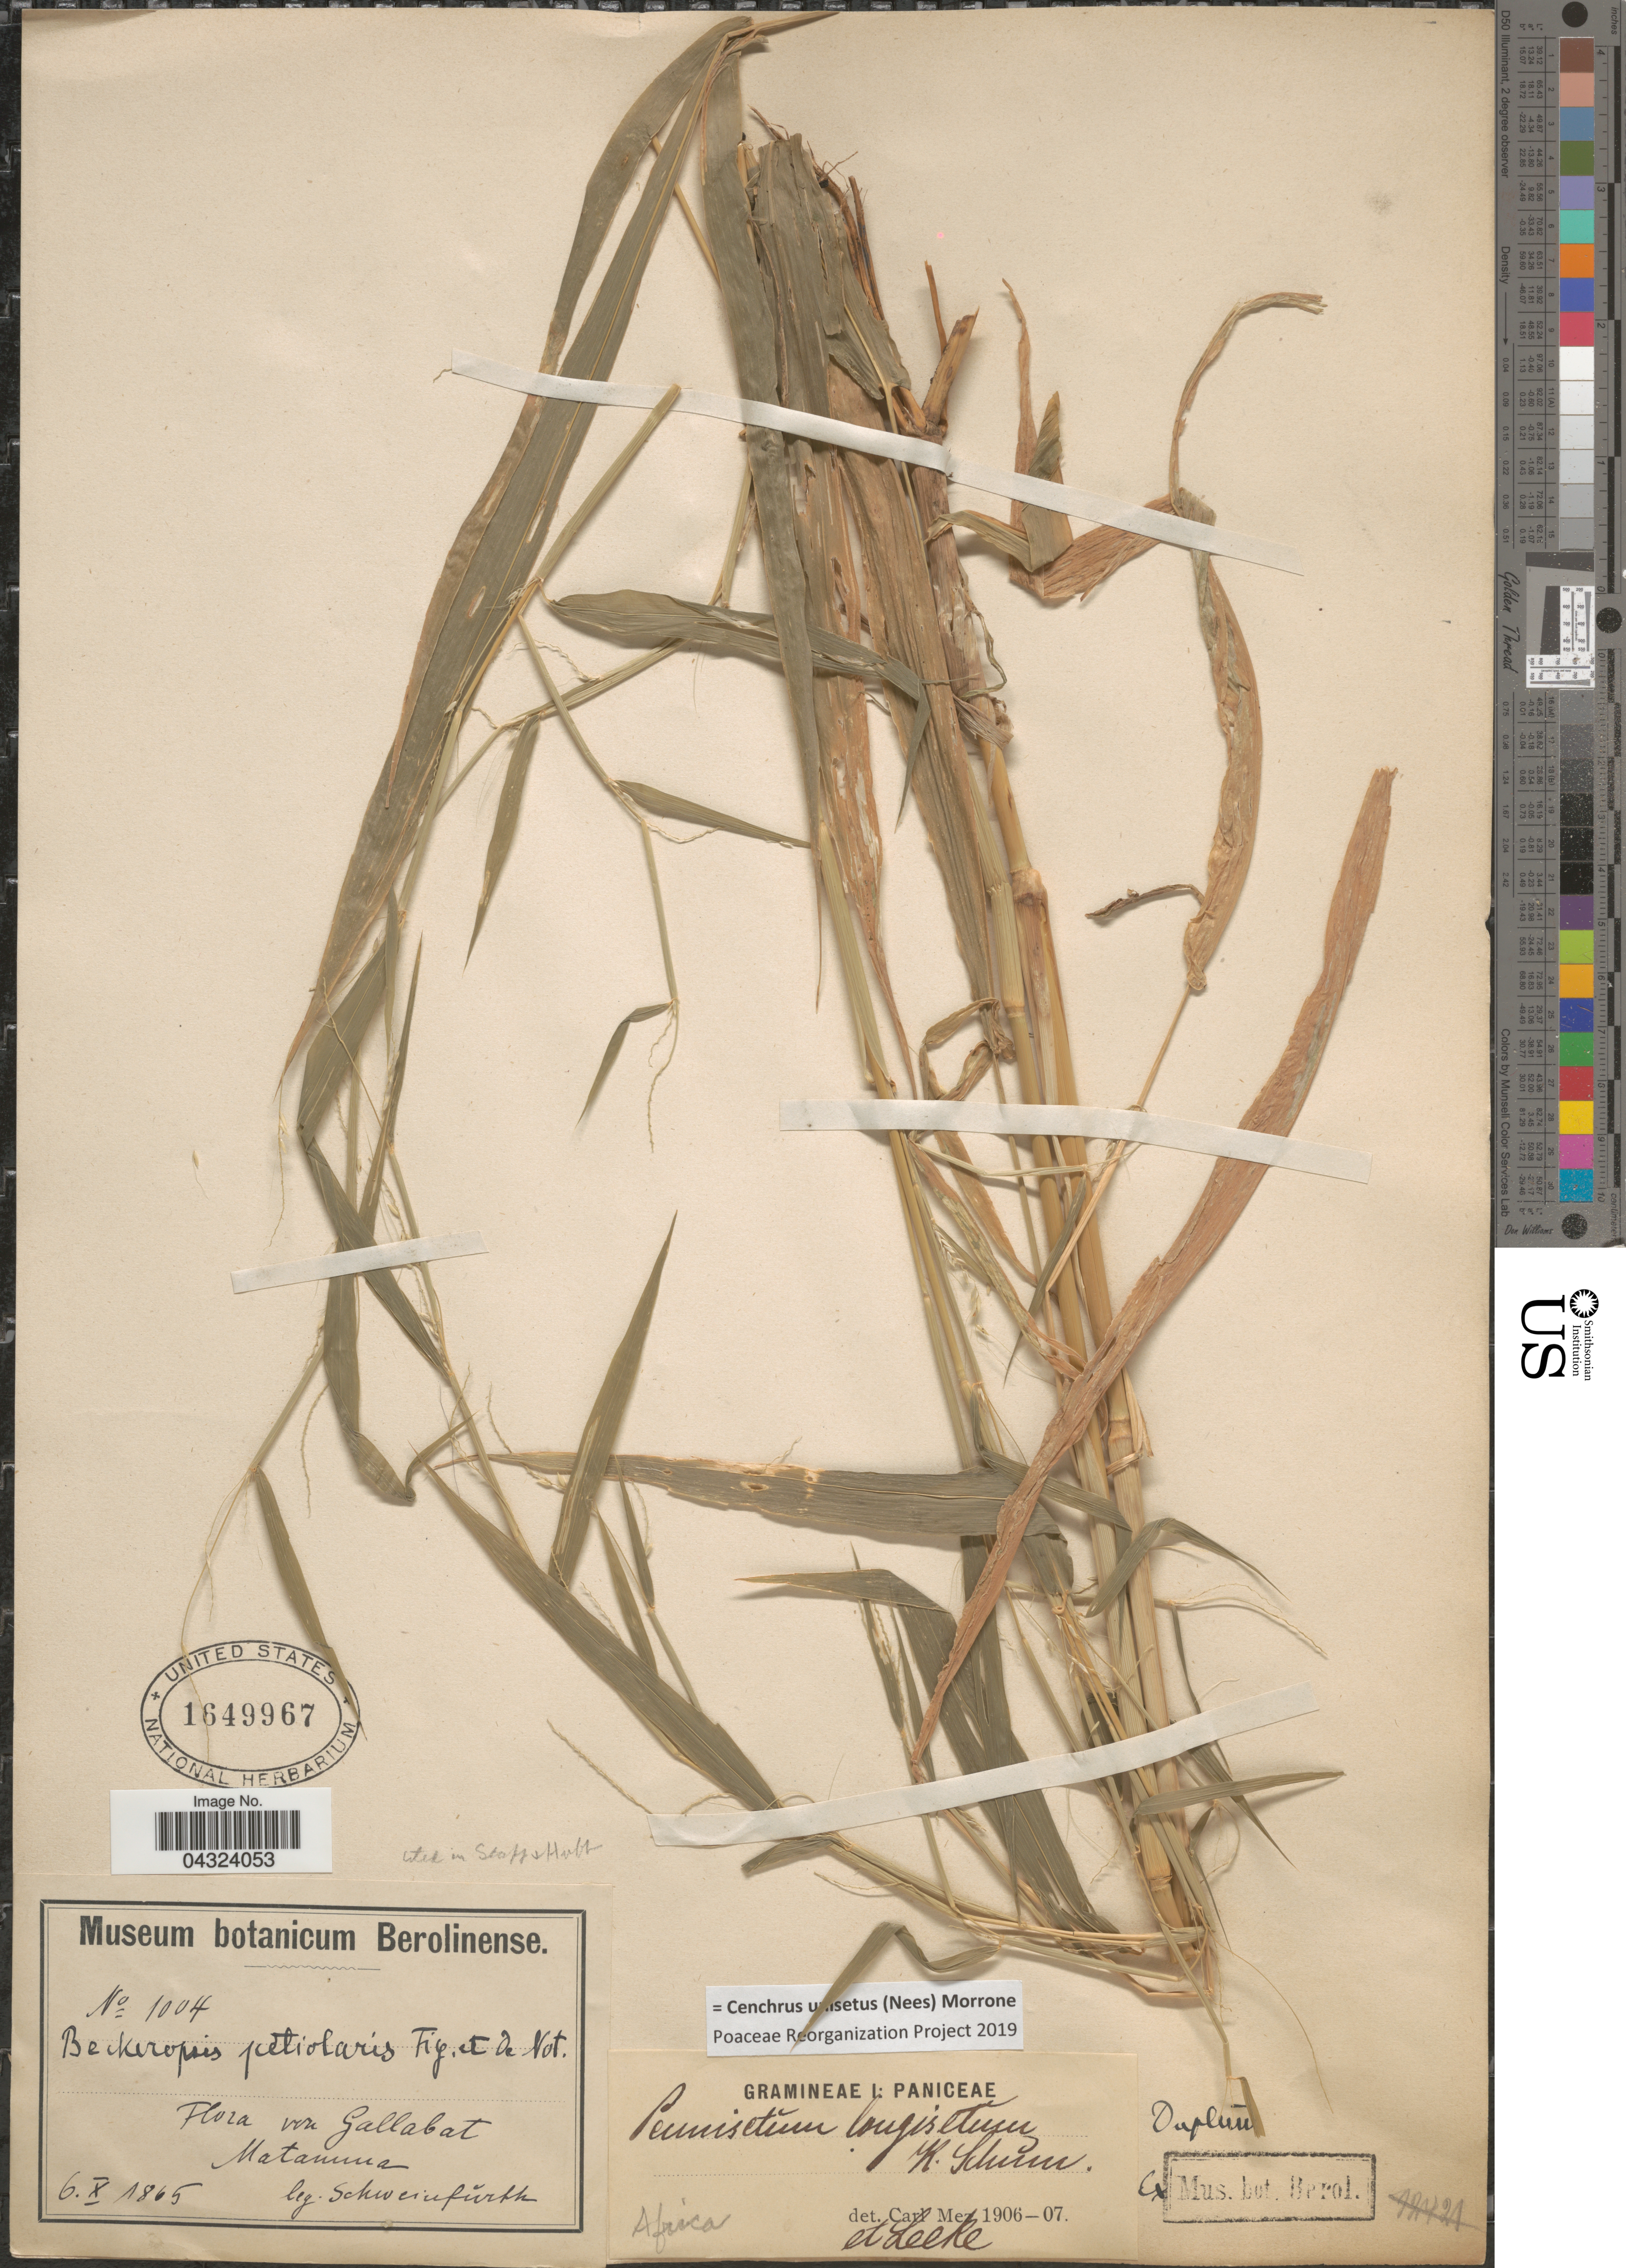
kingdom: Plantae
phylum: Tracheophyta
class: Liliopsida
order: Poales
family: Poaceae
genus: Cenchrus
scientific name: Cenchrus unisetus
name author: (Nees) Morrone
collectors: Schweinfurth, --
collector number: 1004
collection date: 1865-10-06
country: Sudan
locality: Africa. Gallabat. Matanuna.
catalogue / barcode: US 1649967